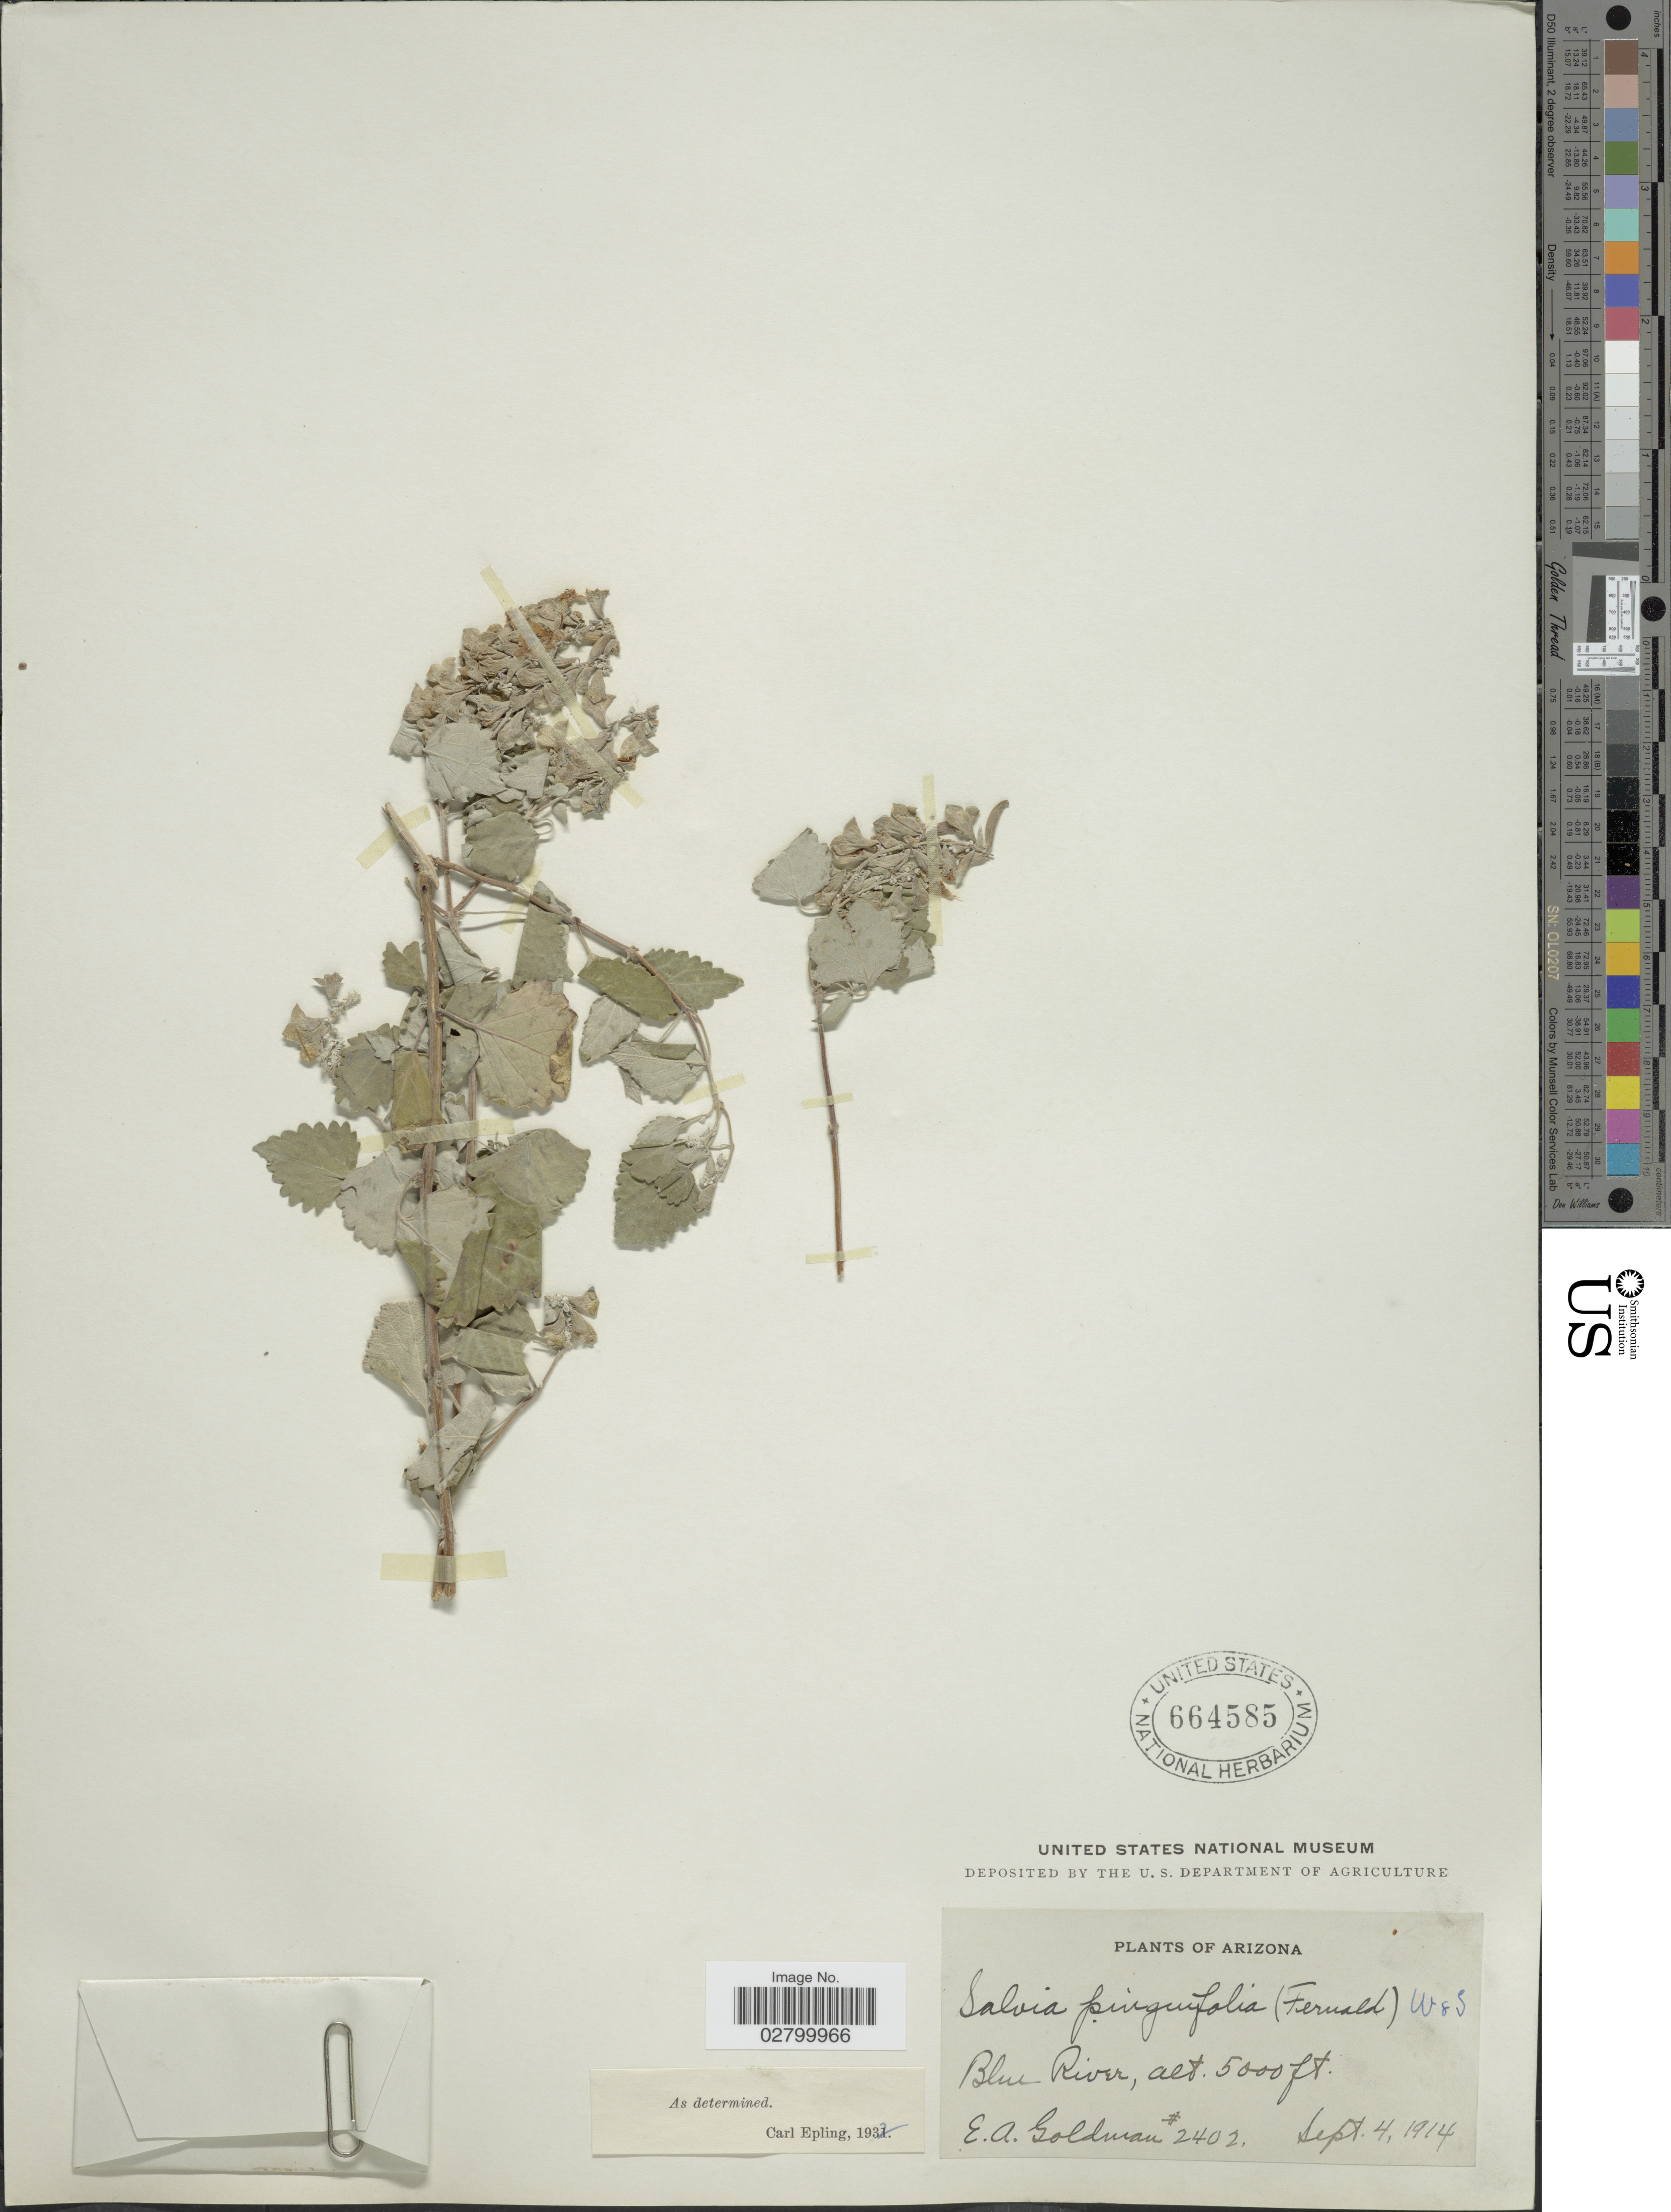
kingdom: Plantae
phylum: Tracheophyta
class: Magnoliopsida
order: Lamiales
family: Lamiaceae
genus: Salvia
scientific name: Salvia pinguifolia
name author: (Fernald) Wooton & Standl.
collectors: E. A. Goldman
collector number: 2402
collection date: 1914-09-04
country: United States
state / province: Arizona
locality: Blue River.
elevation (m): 1524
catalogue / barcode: US 664585